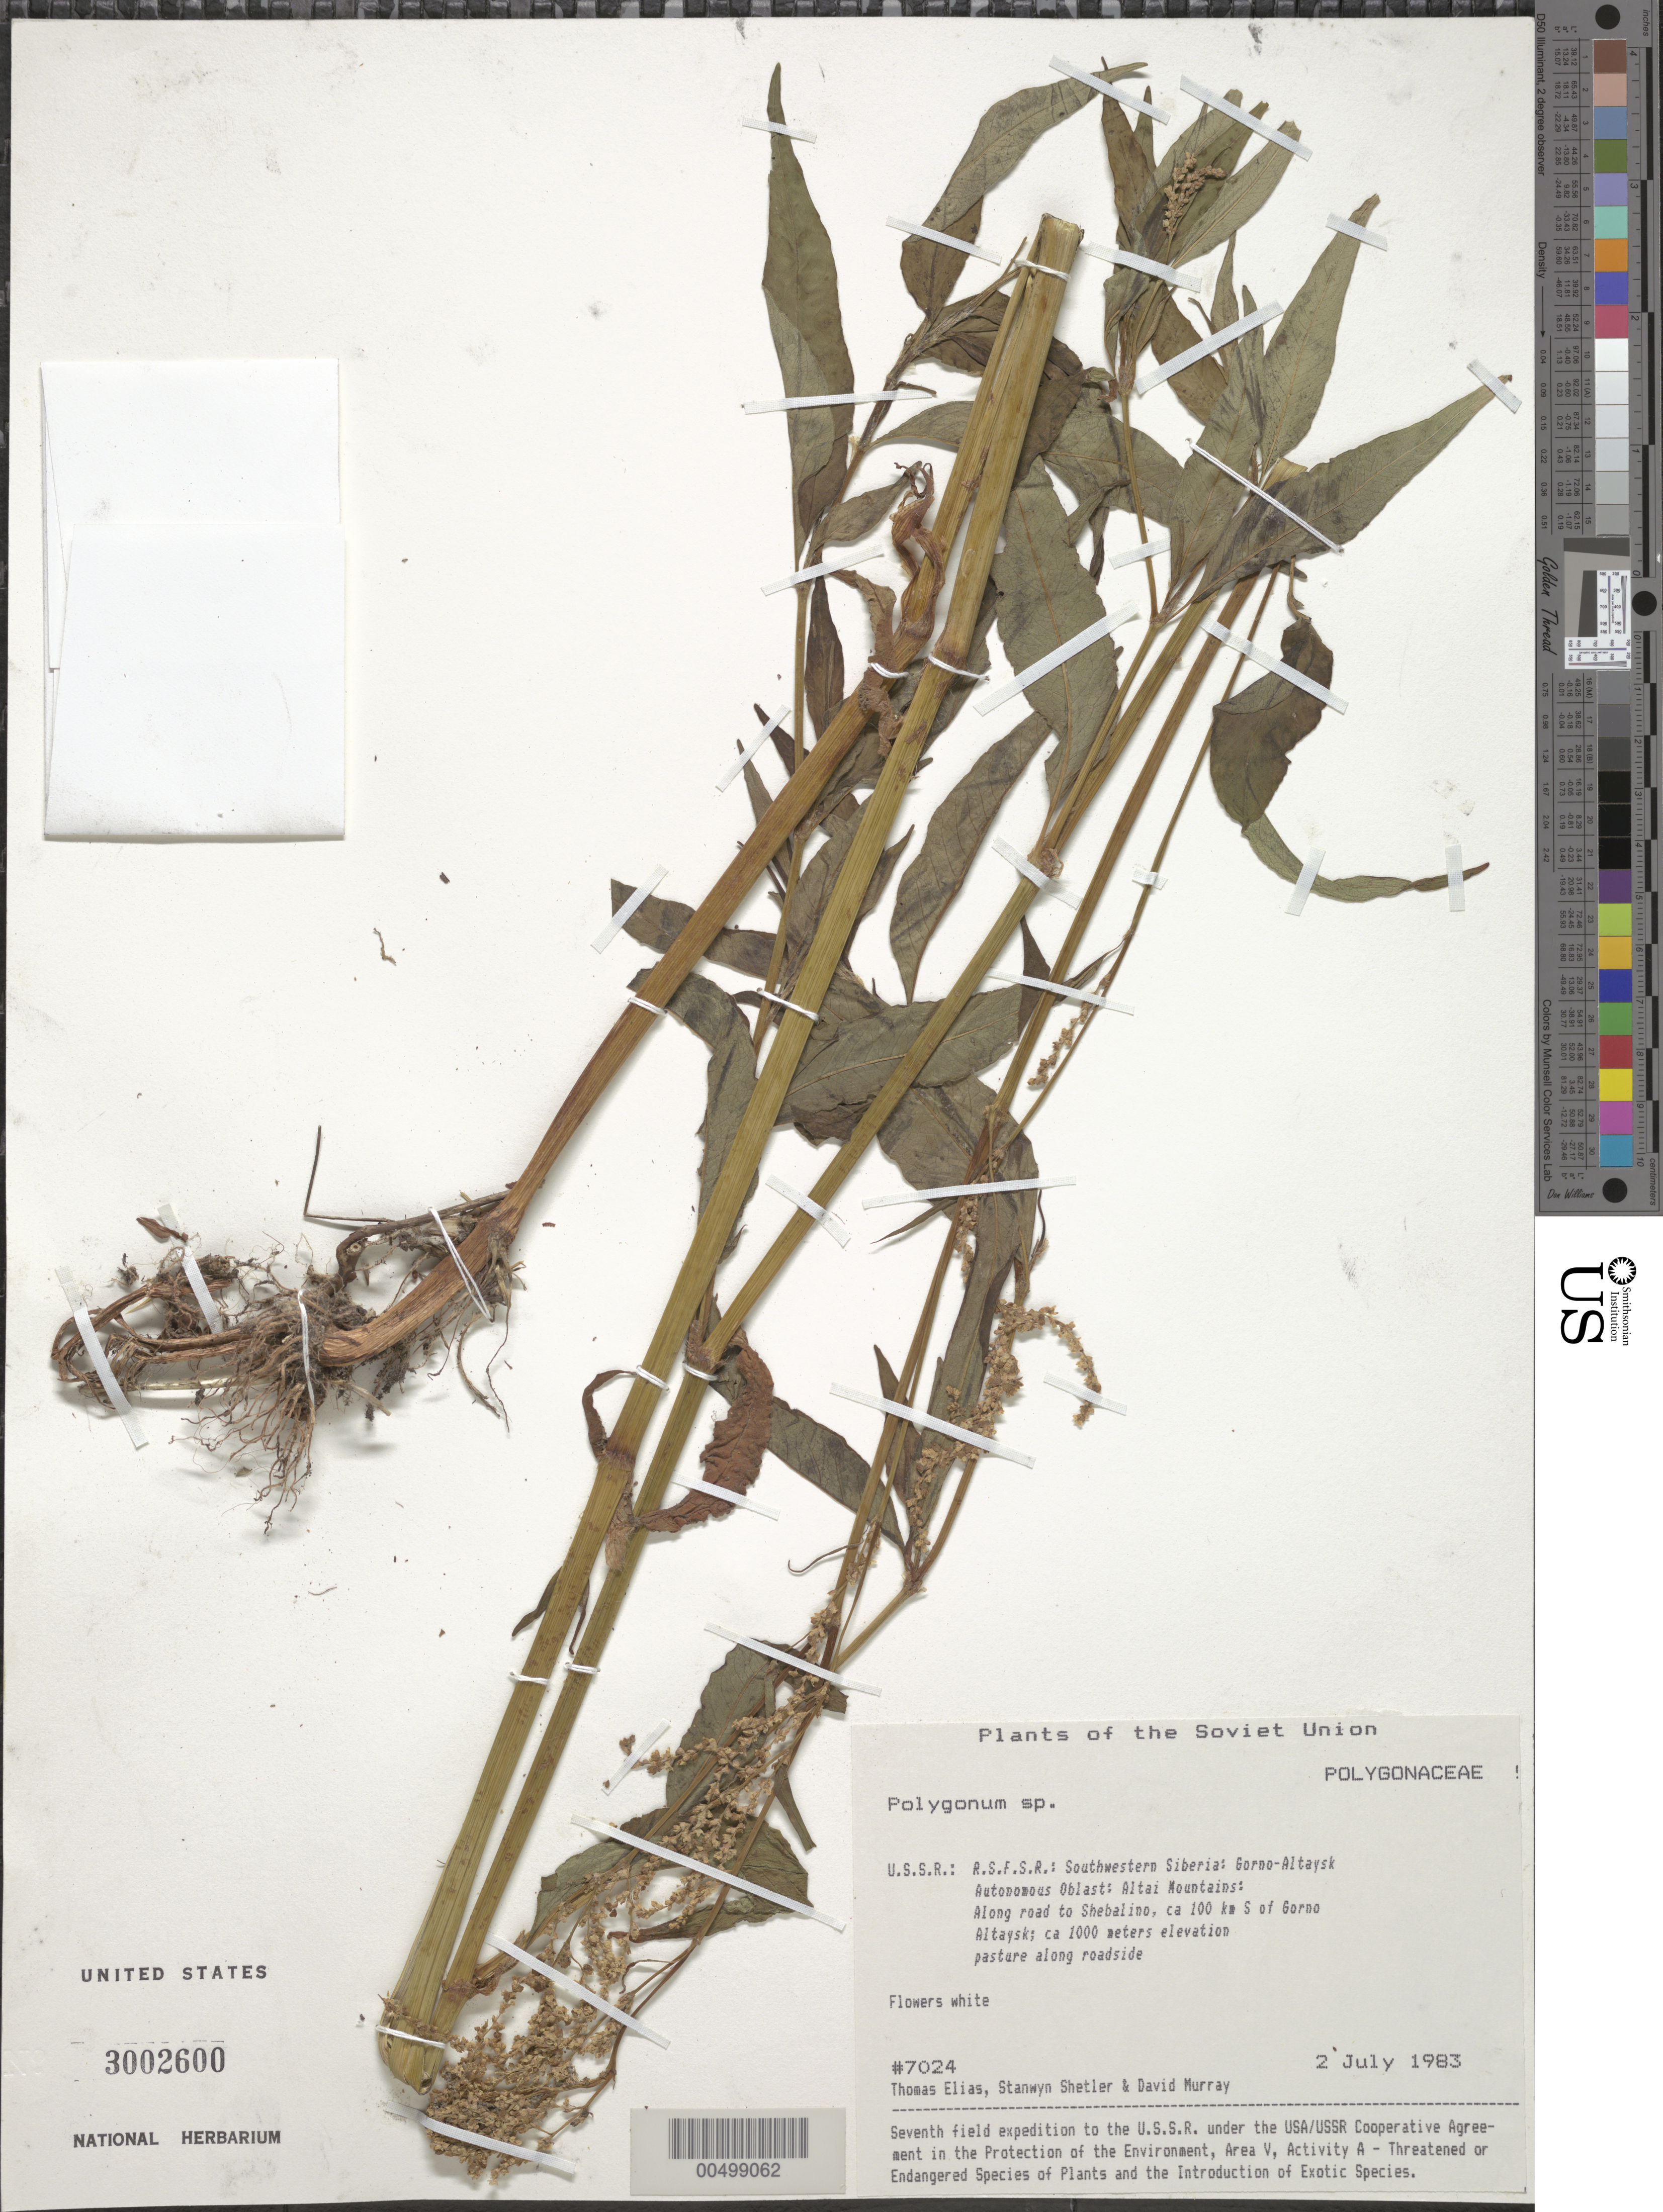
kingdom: Plantae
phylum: Tracheophyta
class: Magnoliopsida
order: Caryophyllales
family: Polygonaceae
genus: Koenigia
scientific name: Koenigia alpina var. alpina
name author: (All.) T.M. Schust. & Reveal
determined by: Strong, Mark T., (BOT), Smithsonian Institution - National Museum of Natural History (UNITED STATES)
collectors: T. Elias, S. Shetler & D. F. Murray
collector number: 7024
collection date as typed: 02 Jul 1983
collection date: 1983-07-02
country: Russian Federation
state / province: Altai Republic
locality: Altai Mountains, along road to Shebalino, ca. 100 km S of Gorno-Altaysk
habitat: pasture along roadside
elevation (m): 1000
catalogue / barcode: US 3002600